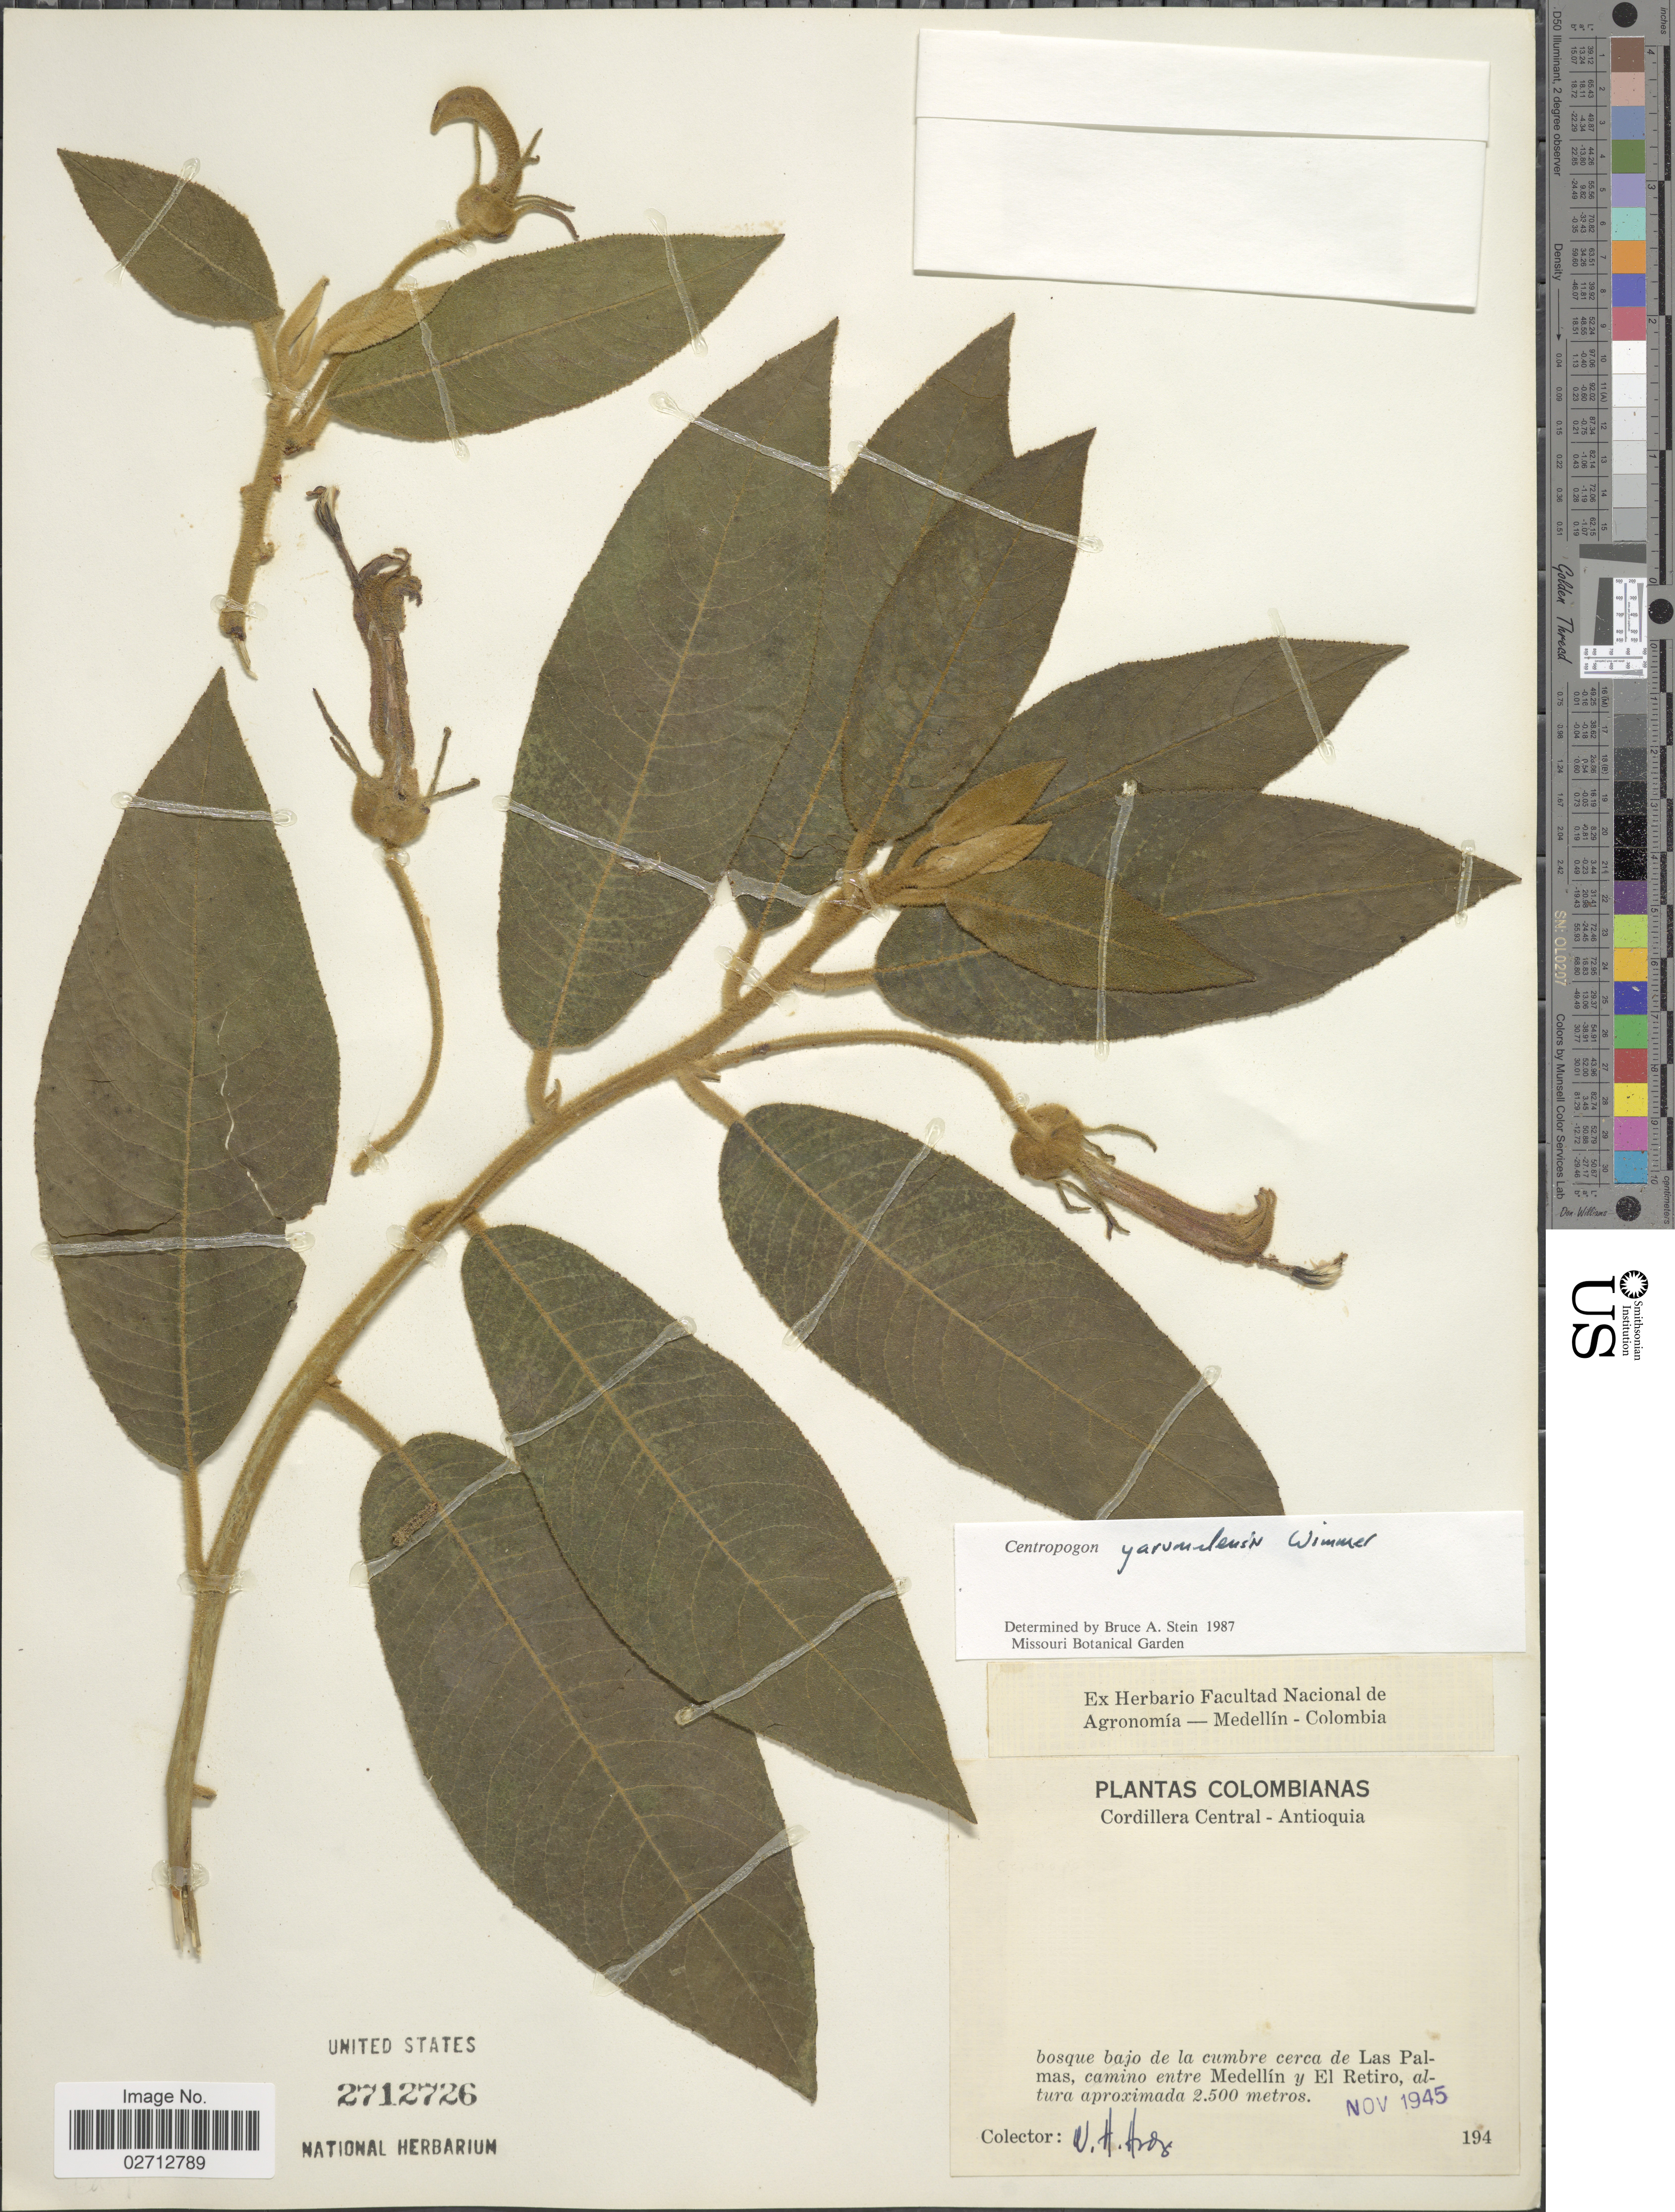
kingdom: Plantae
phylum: Tracheophyta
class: Magnoliopsida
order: Asterales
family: Campanulaceae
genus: Centropogon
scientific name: Centropogon yarumalensis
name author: E. Wimm.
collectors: W. Hodge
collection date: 1945-11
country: Colombia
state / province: Antioquia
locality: Cordillera Central. bajo de la cumbre cerca de Las Palmas, camino entre Medellin y El Retiro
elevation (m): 2500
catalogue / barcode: US 2712726